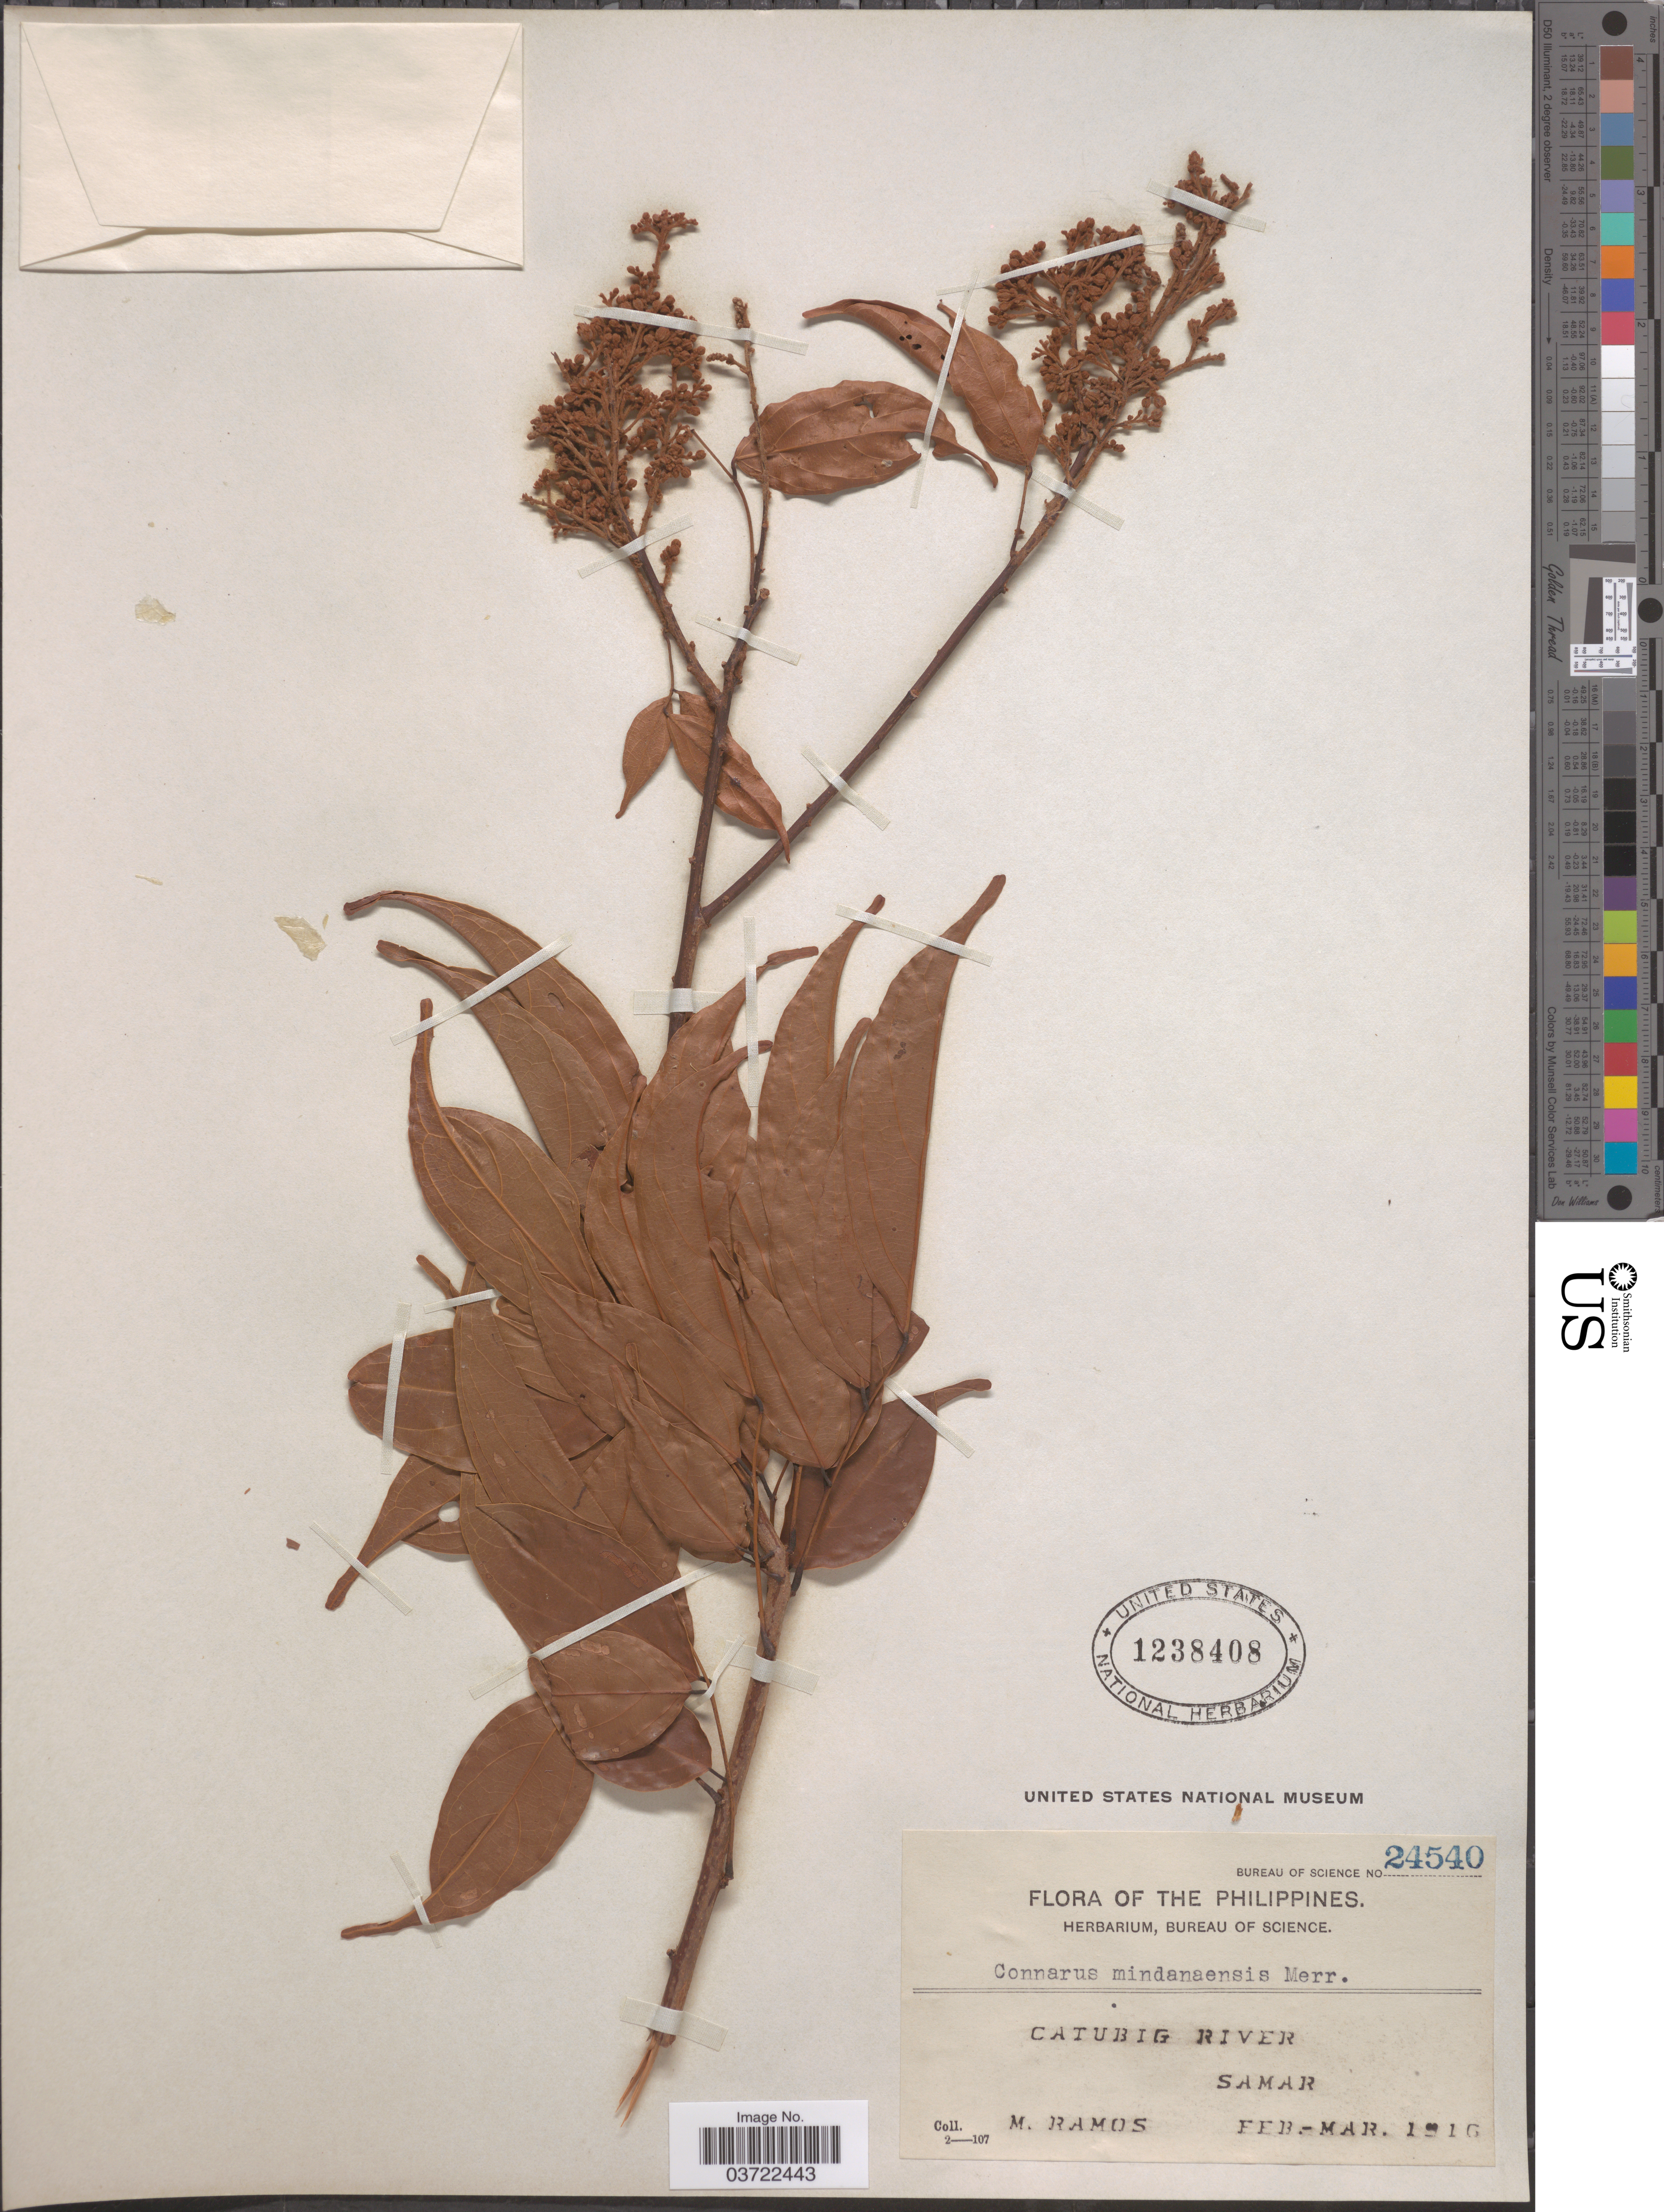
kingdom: Plantae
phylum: Tracheophyta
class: Magnoliopsida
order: Oxalidales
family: Connaraceae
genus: Connarus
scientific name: Connarus mindanaensis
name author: Merr.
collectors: M. Ramos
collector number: Bureau of Science 24540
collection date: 1916-02/1916-03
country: Philippines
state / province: Eastern Visayas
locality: Catubig River, Samar.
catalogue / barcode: US 1238408